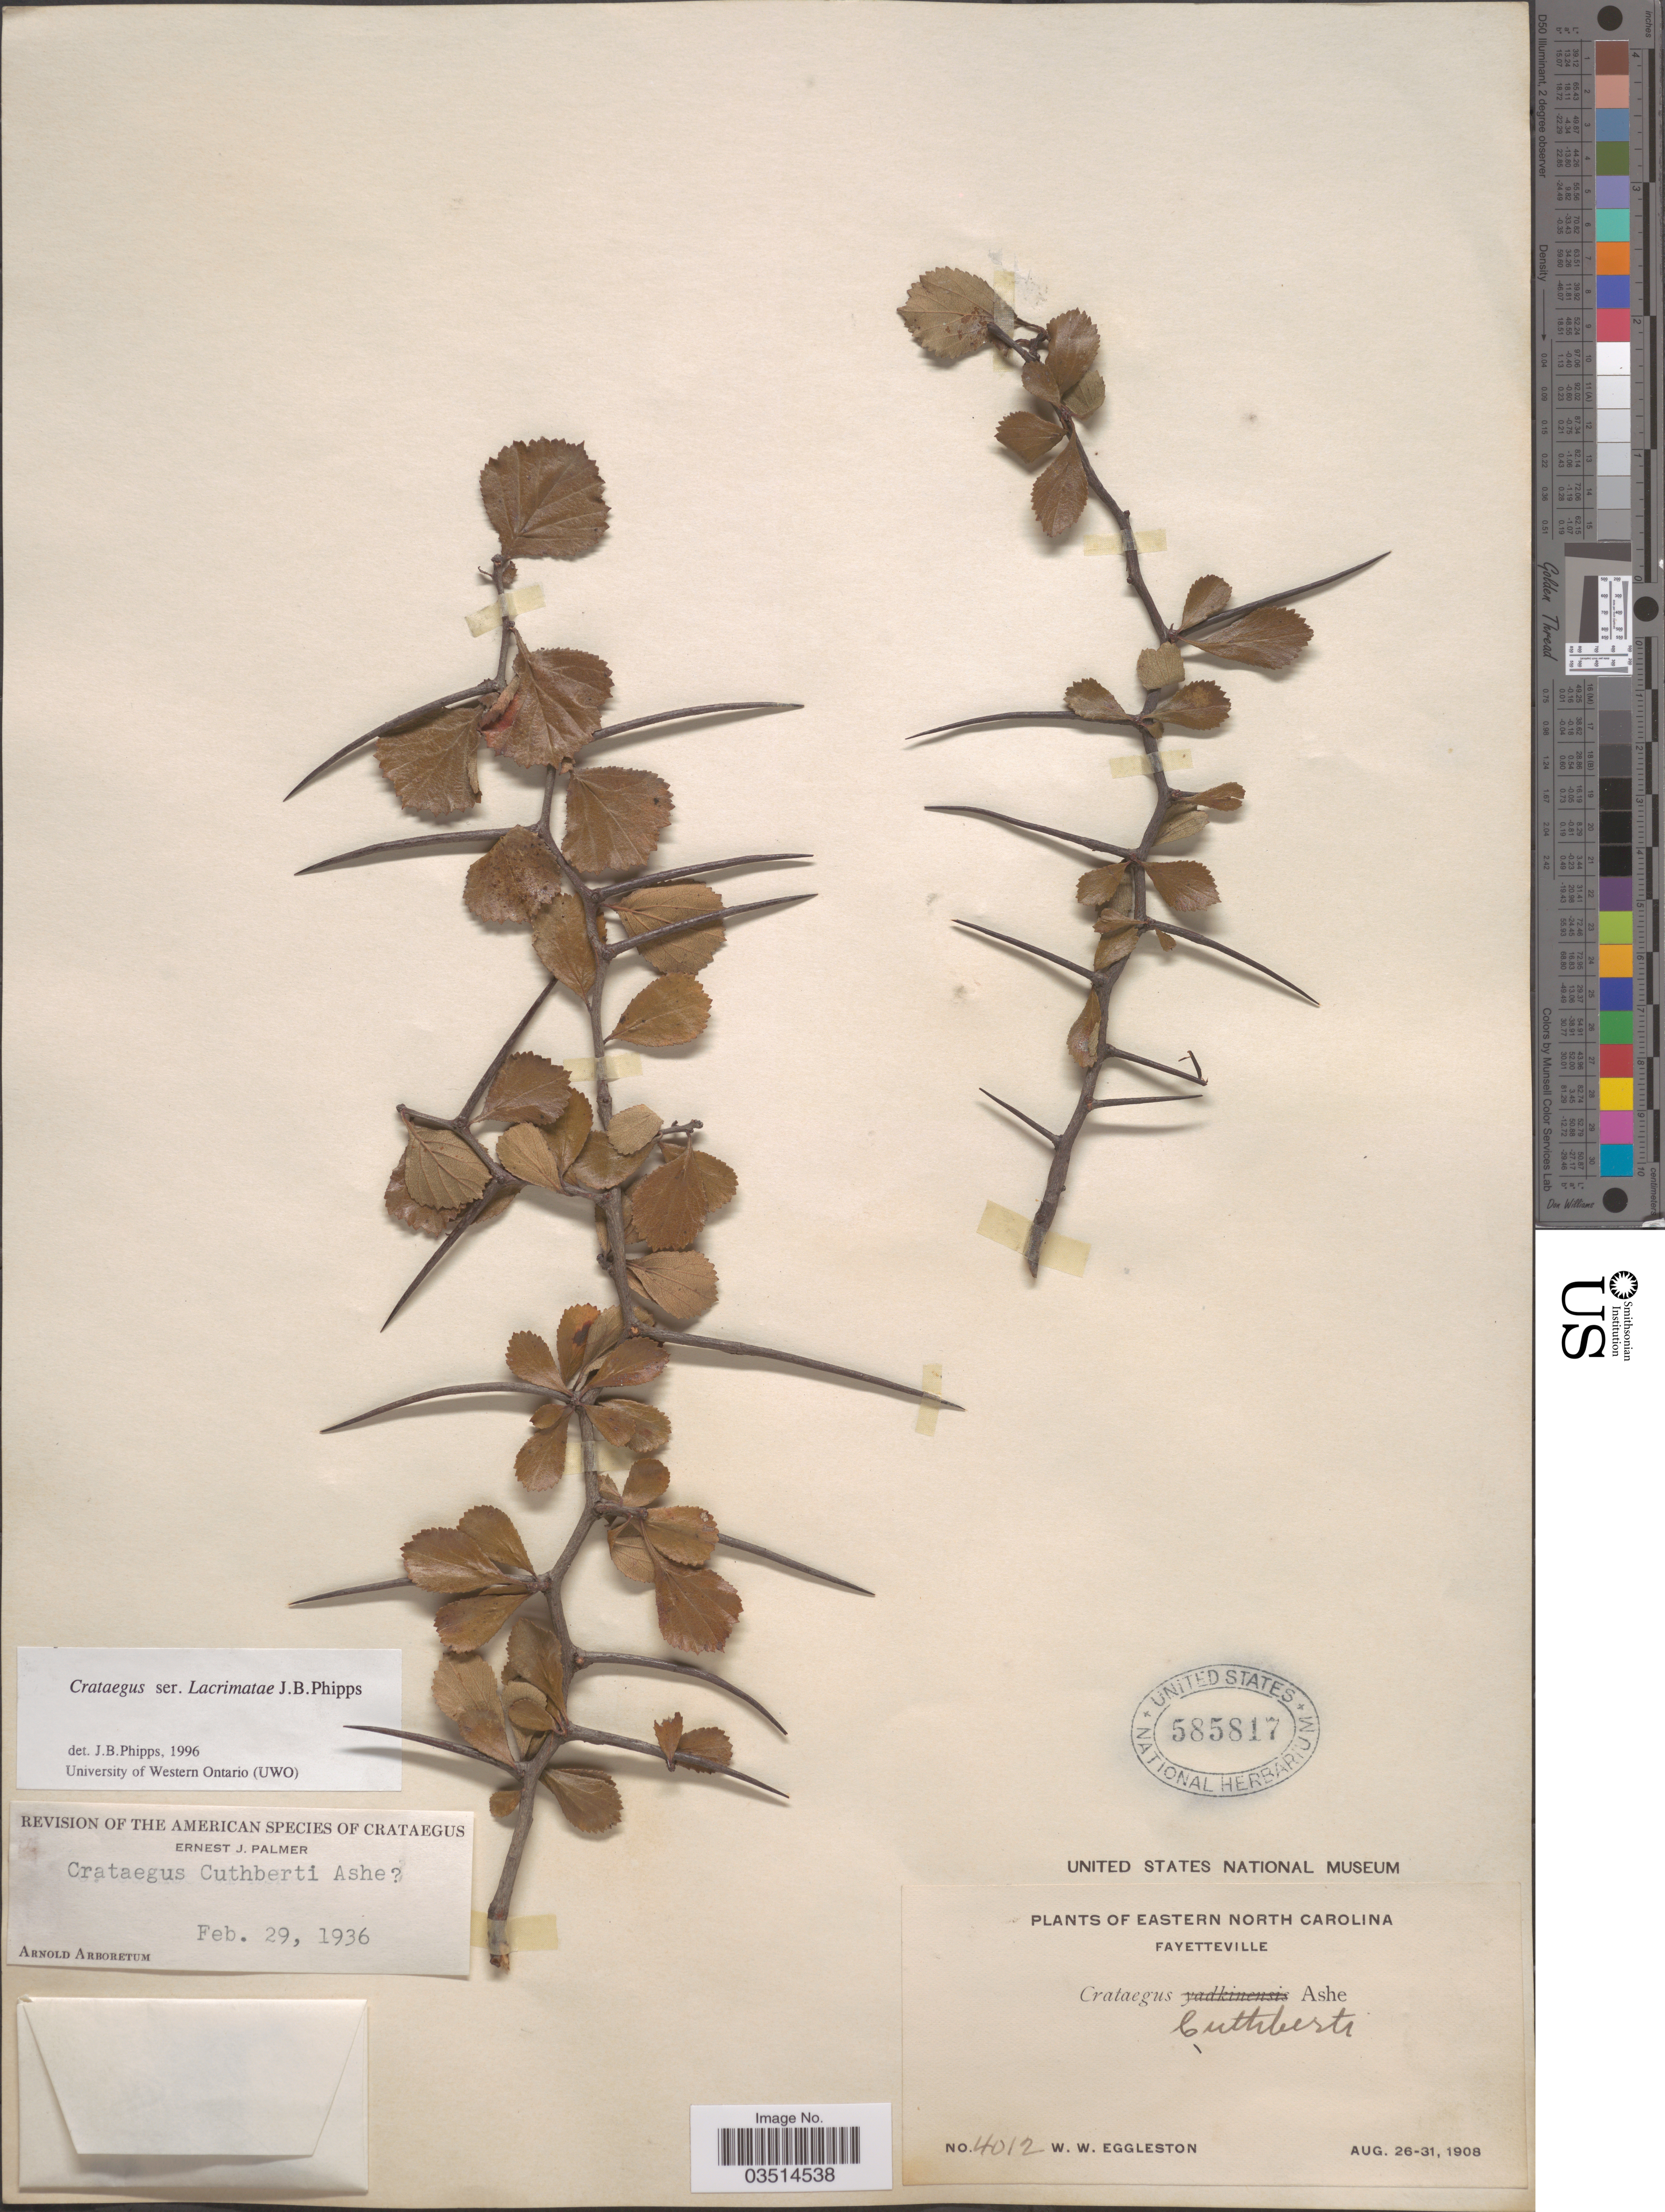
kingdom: Plantae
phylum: Tracheophyta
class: Magnoliopsida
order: Rosales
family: Rosaceae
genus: Crataegus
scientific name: Crataegus cuthbertii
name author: Ashe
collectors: W. W. Eggleston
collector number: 4012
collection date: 1908-08-26/1908-08-31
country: United States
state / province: North Carolina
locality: Eastern North Carolina. Fayetteville.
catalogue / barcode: US 585817